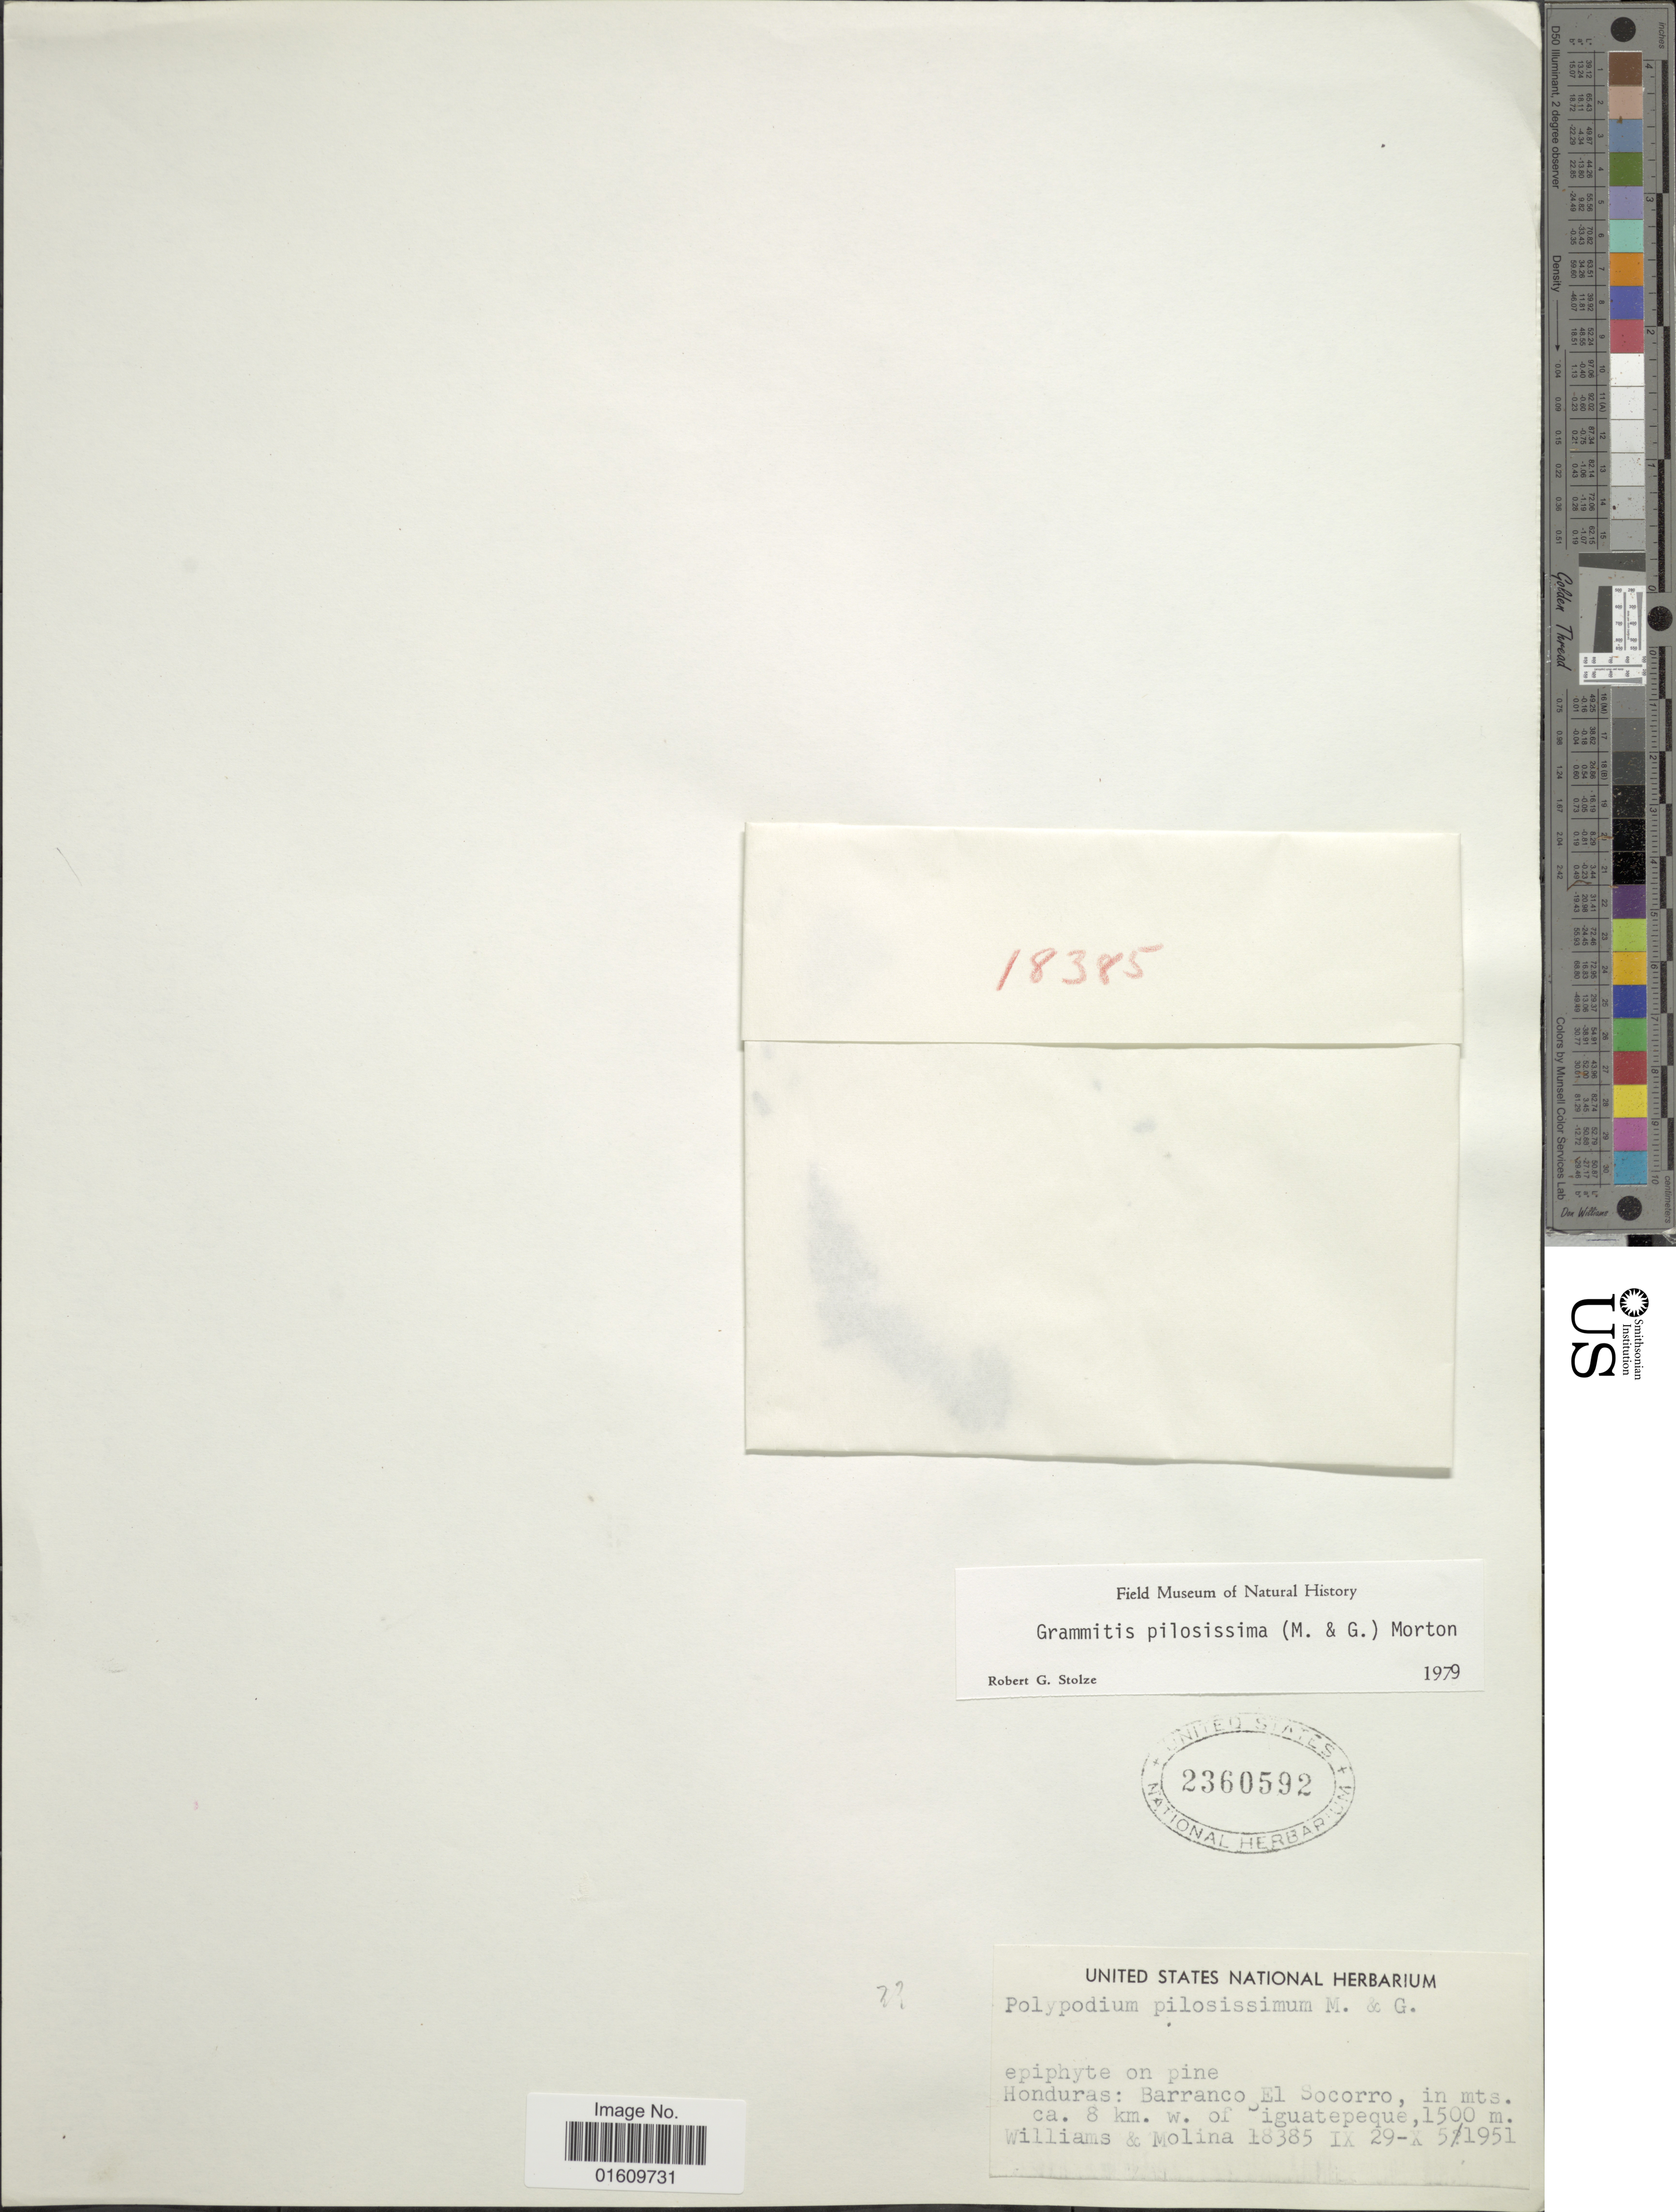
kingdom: Plantae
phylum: Tracheophyta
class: Polypodiopsida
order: Polypodiales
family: Polypodiaceae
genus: Melpomene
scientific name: Melpomene xiphopteroides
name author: (Liebm.) A.R. Sm. & R.C. Moran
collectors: -- Williams & -- Molina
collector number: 18385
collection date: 1951-05-29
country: Honduras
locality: Barranco El Socorro, in mts. ca. 8 km w. of Siguatepeque.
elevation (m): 1500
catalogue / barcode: US 2360592